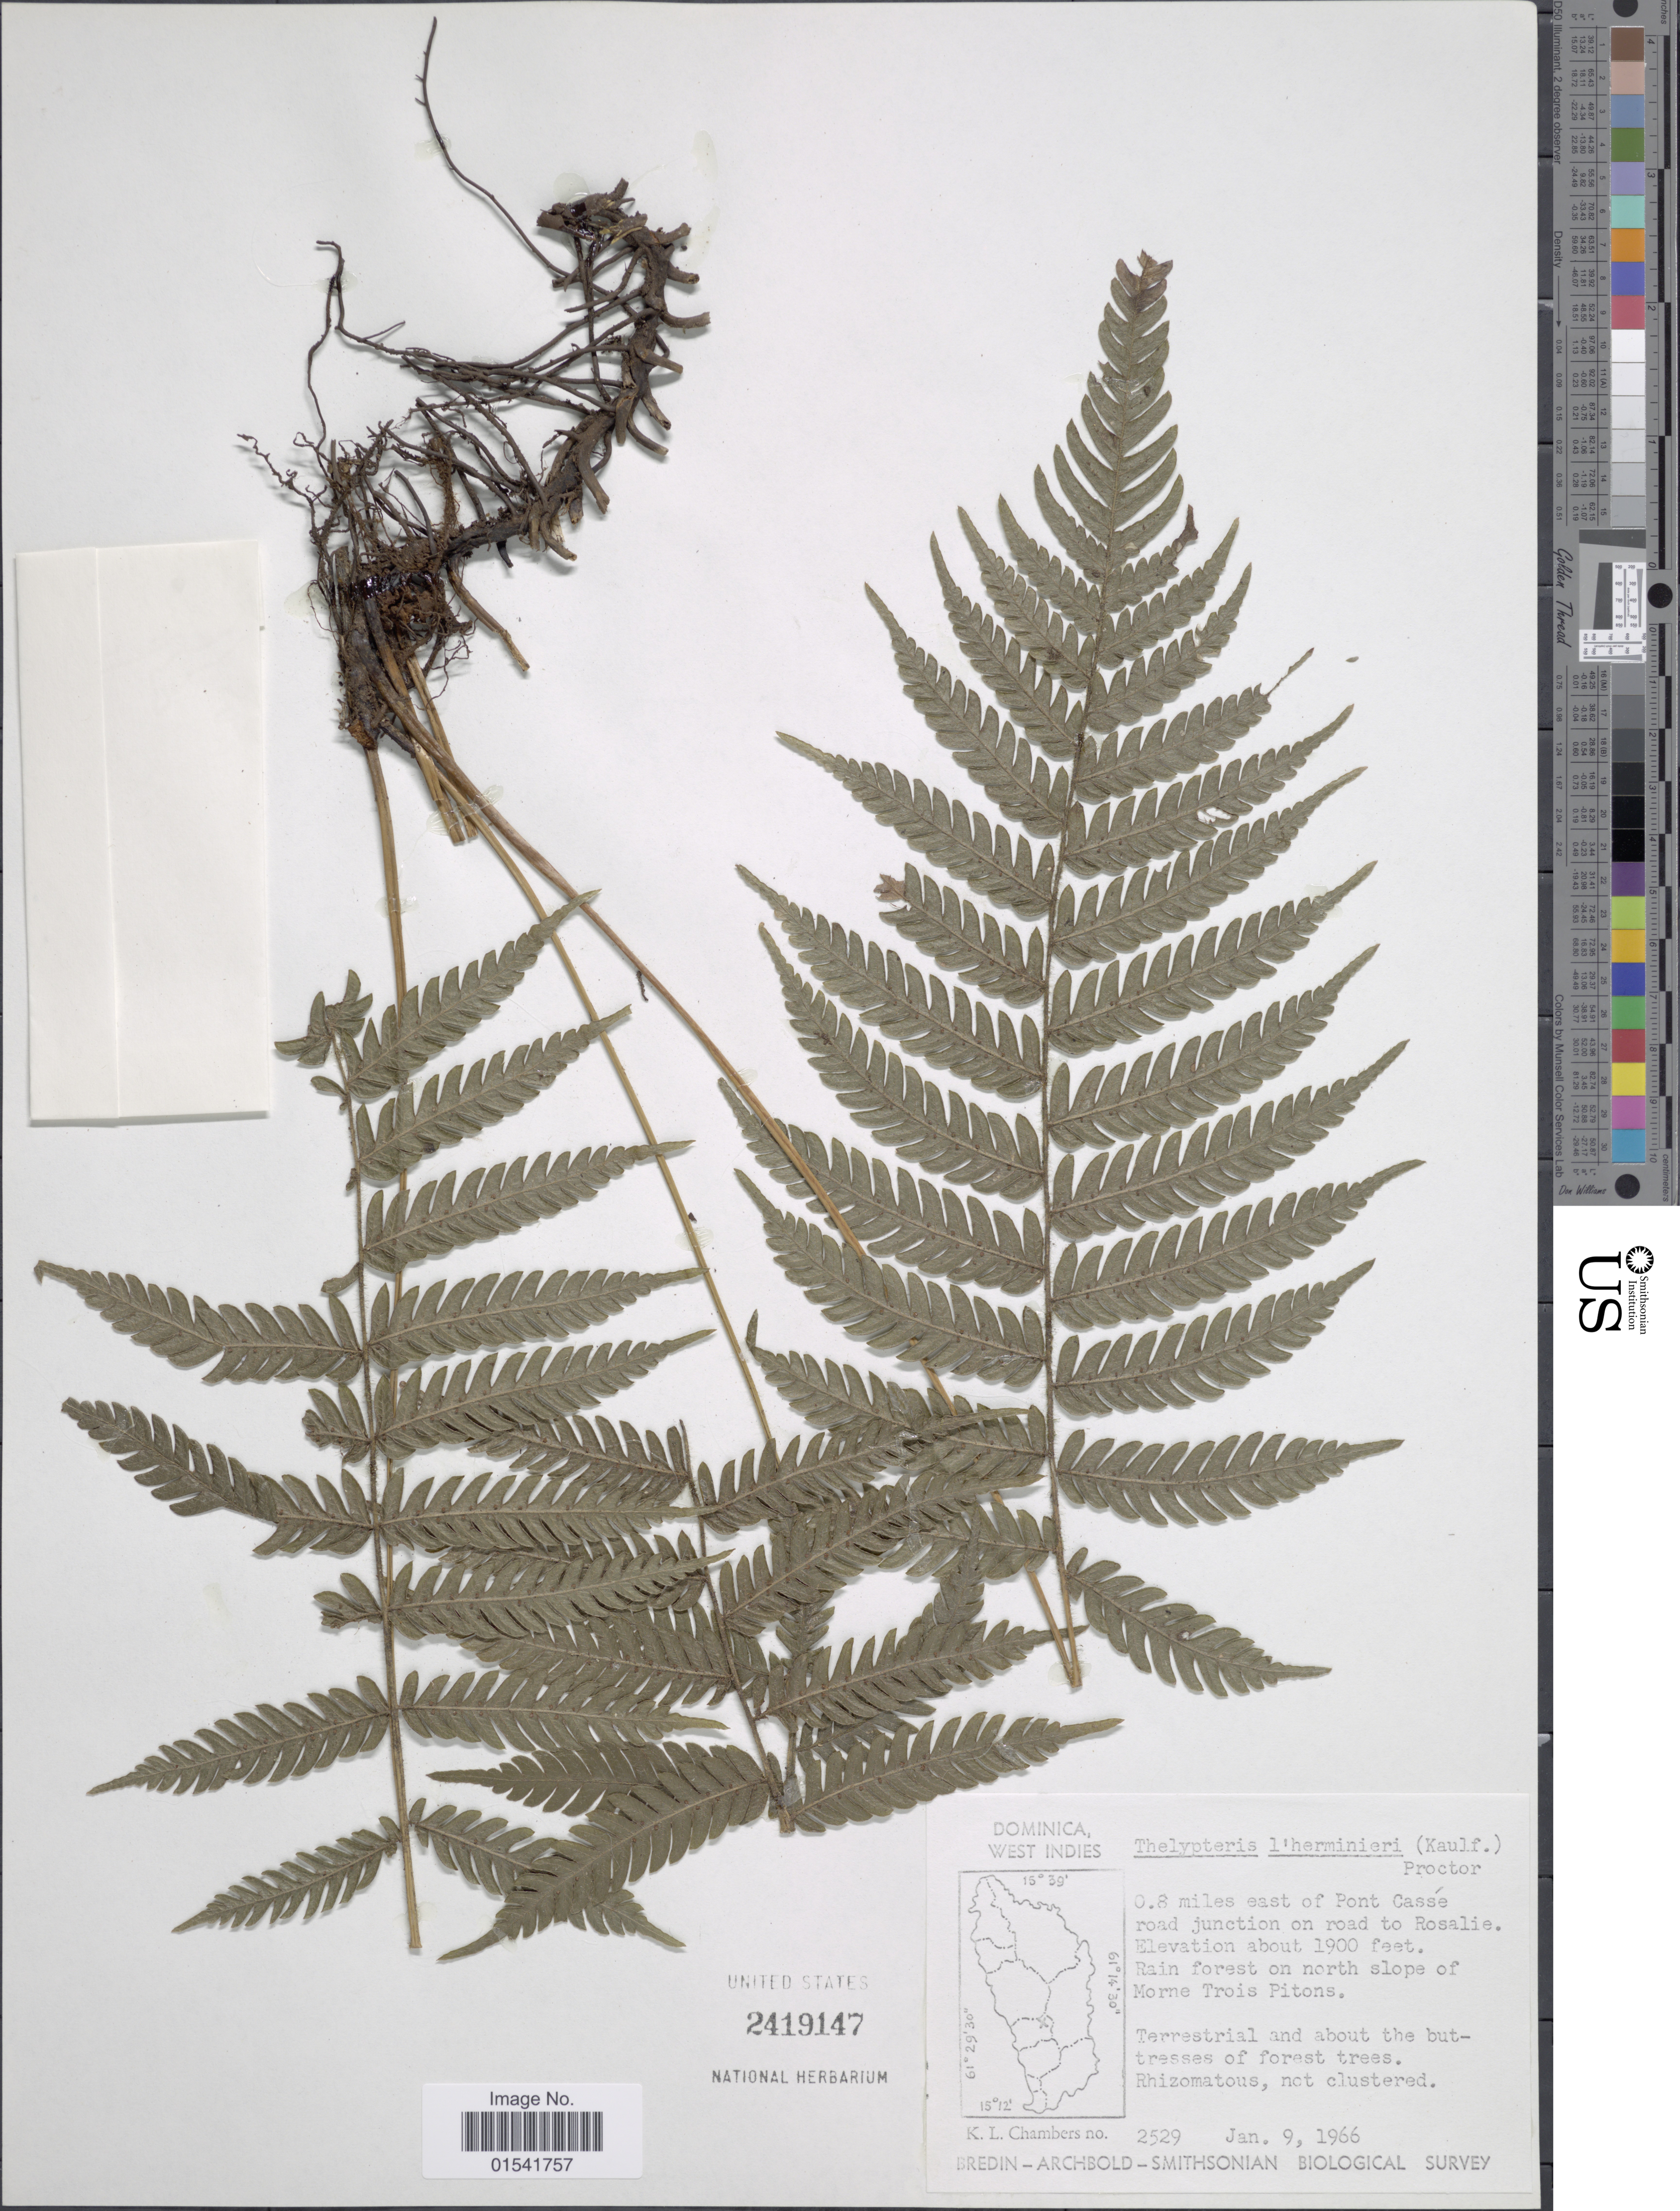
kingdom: Plantae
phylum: Tracheophyta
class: Polypodiopsida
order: Polypodiales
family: Thelypteridaceae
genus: Steiropteris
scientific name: Steiropteris clypeolutata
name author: (Desv.) Pic. Serm.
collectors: K. Chambers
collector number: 2529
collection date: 1966-01-09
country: Dominica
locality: West Indies, 0.8 miles east of Pont Cassé road junction on road to Rosalie, Rain forest on north slope of Morne Trois Pitons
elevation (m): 579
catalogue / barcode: US 2419147